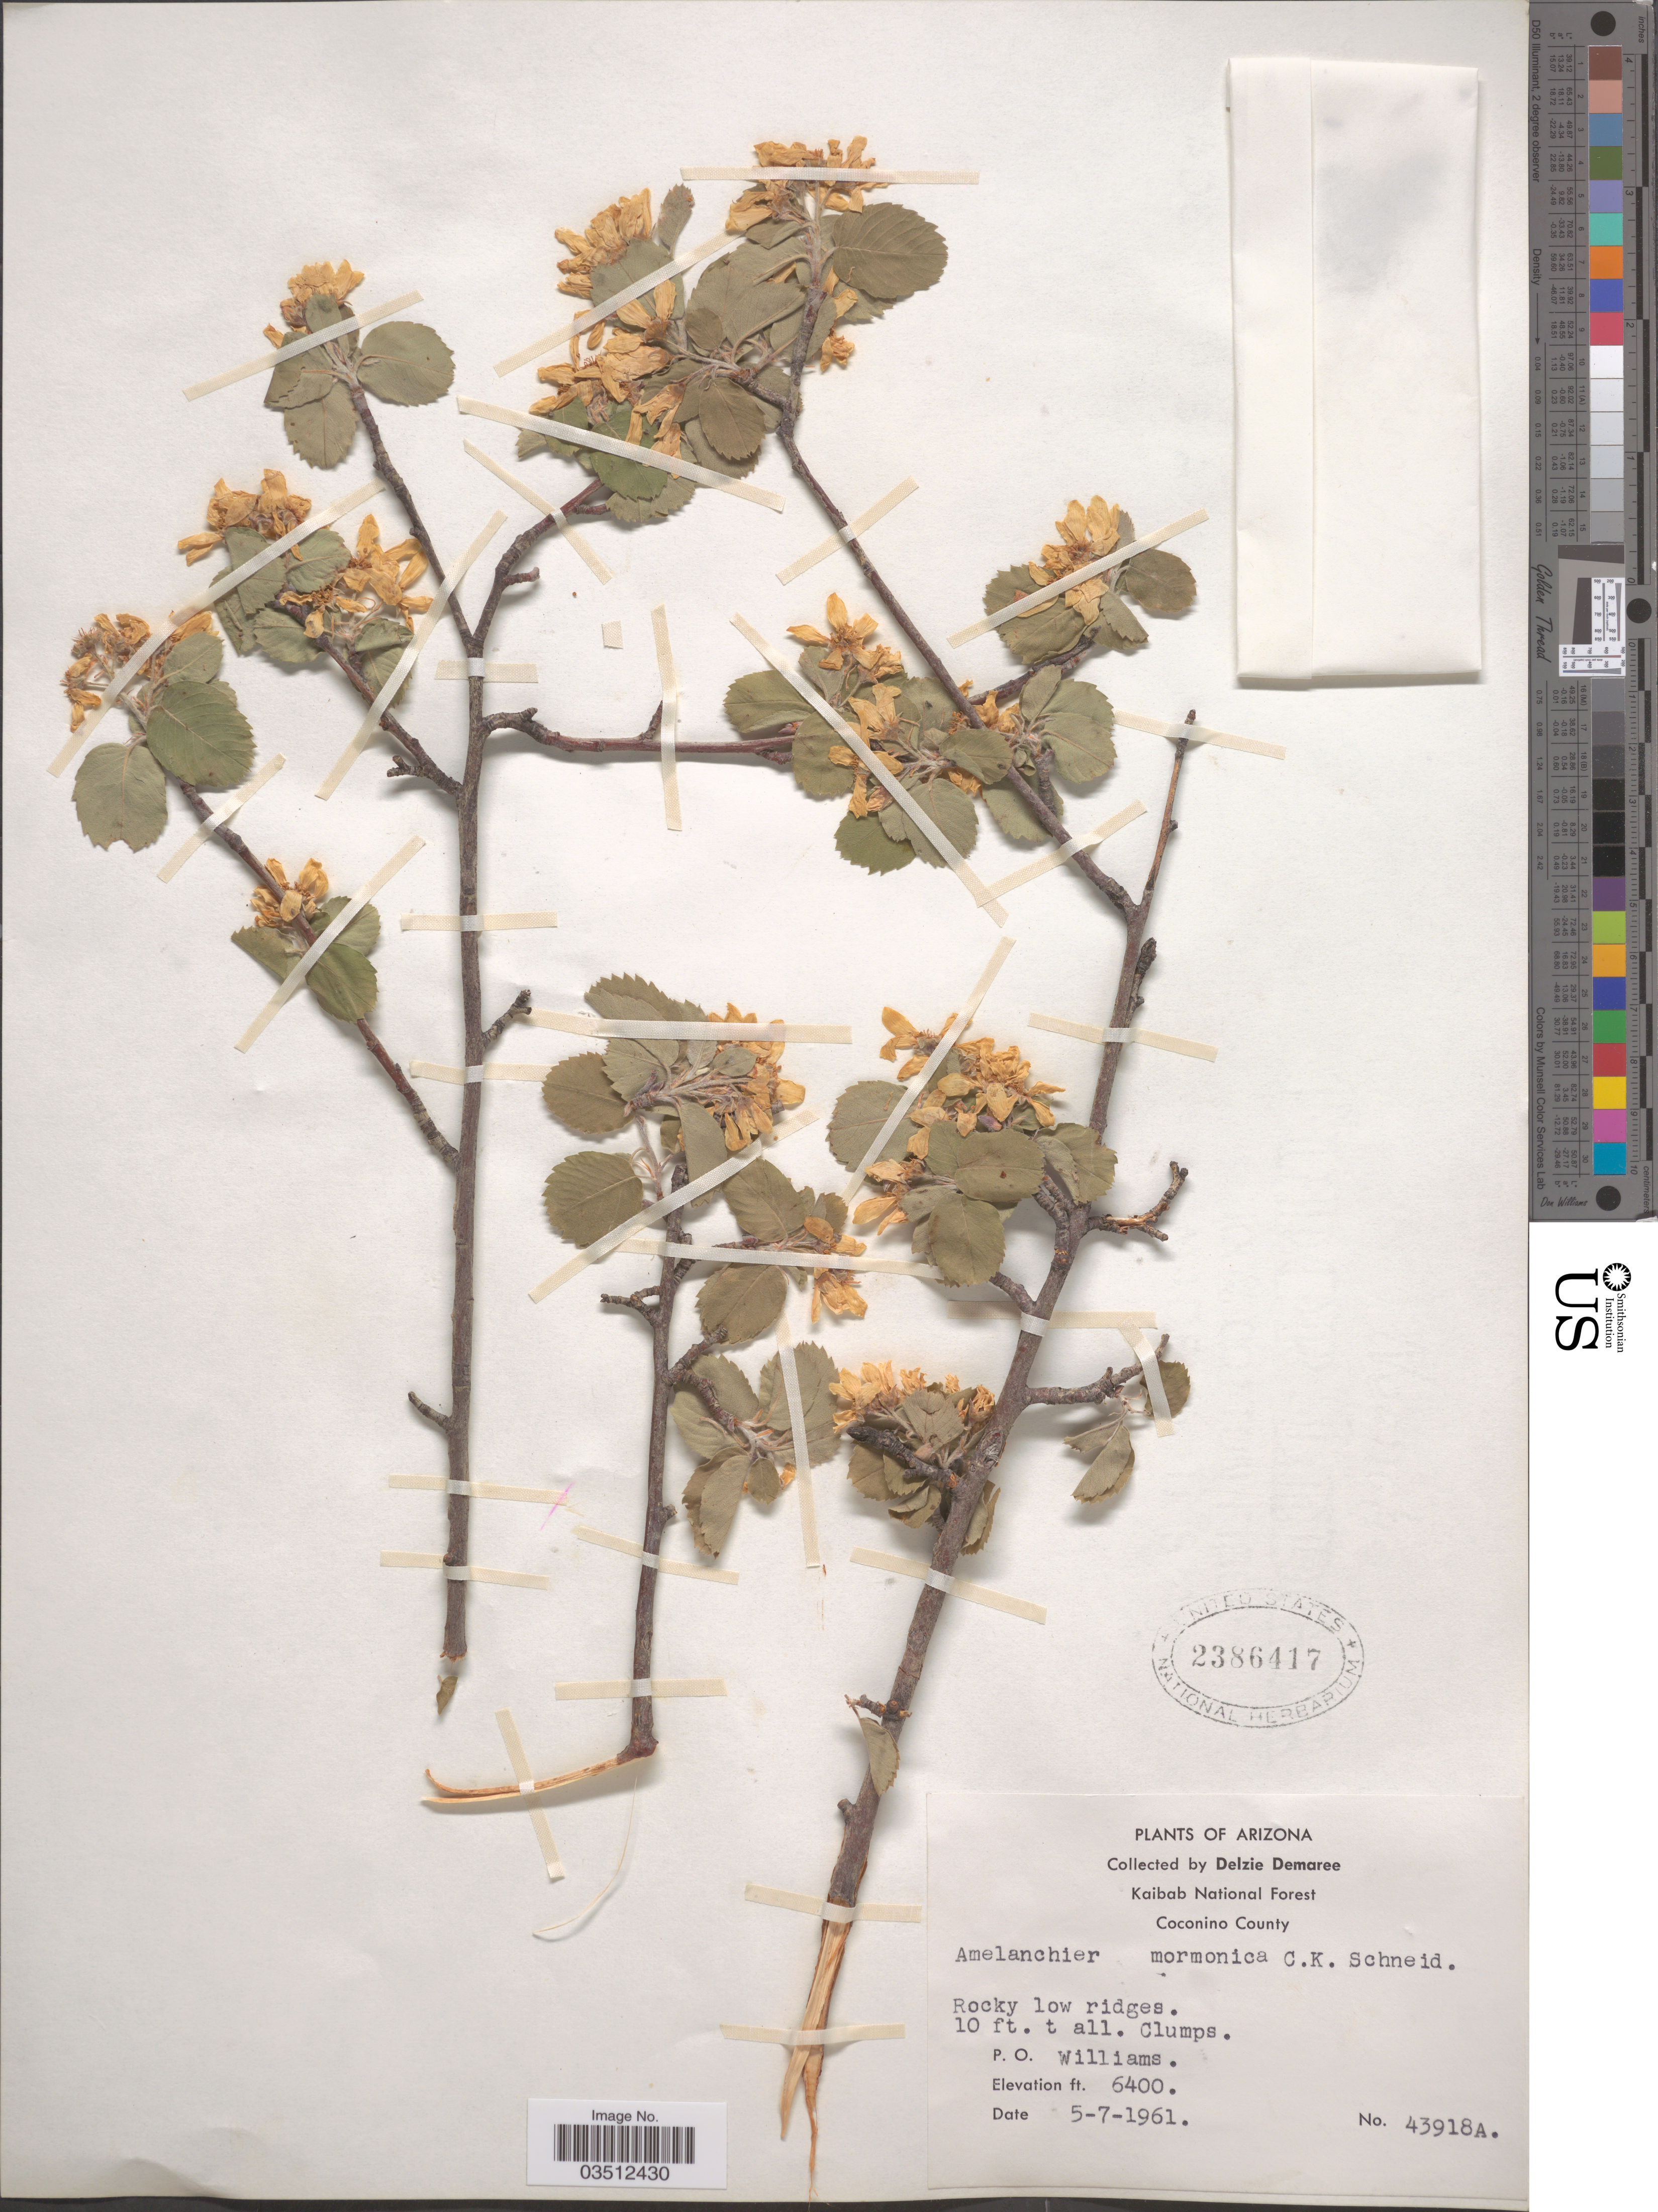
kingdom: Plantae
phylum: Tracheophyta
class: Magnoliopsida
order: Rosales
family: Rosaceae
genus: Amelanchier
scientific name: Amelanchier mormonica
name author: C.K. Schneid.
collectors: D. Demaree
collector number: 43918A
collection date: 1961-05-07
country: United States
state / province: Arizona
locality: Kaibab National Forest. Coconino County. Rocky low ridges. P. O. Williams.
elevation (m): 1951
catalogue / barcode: US 2386417